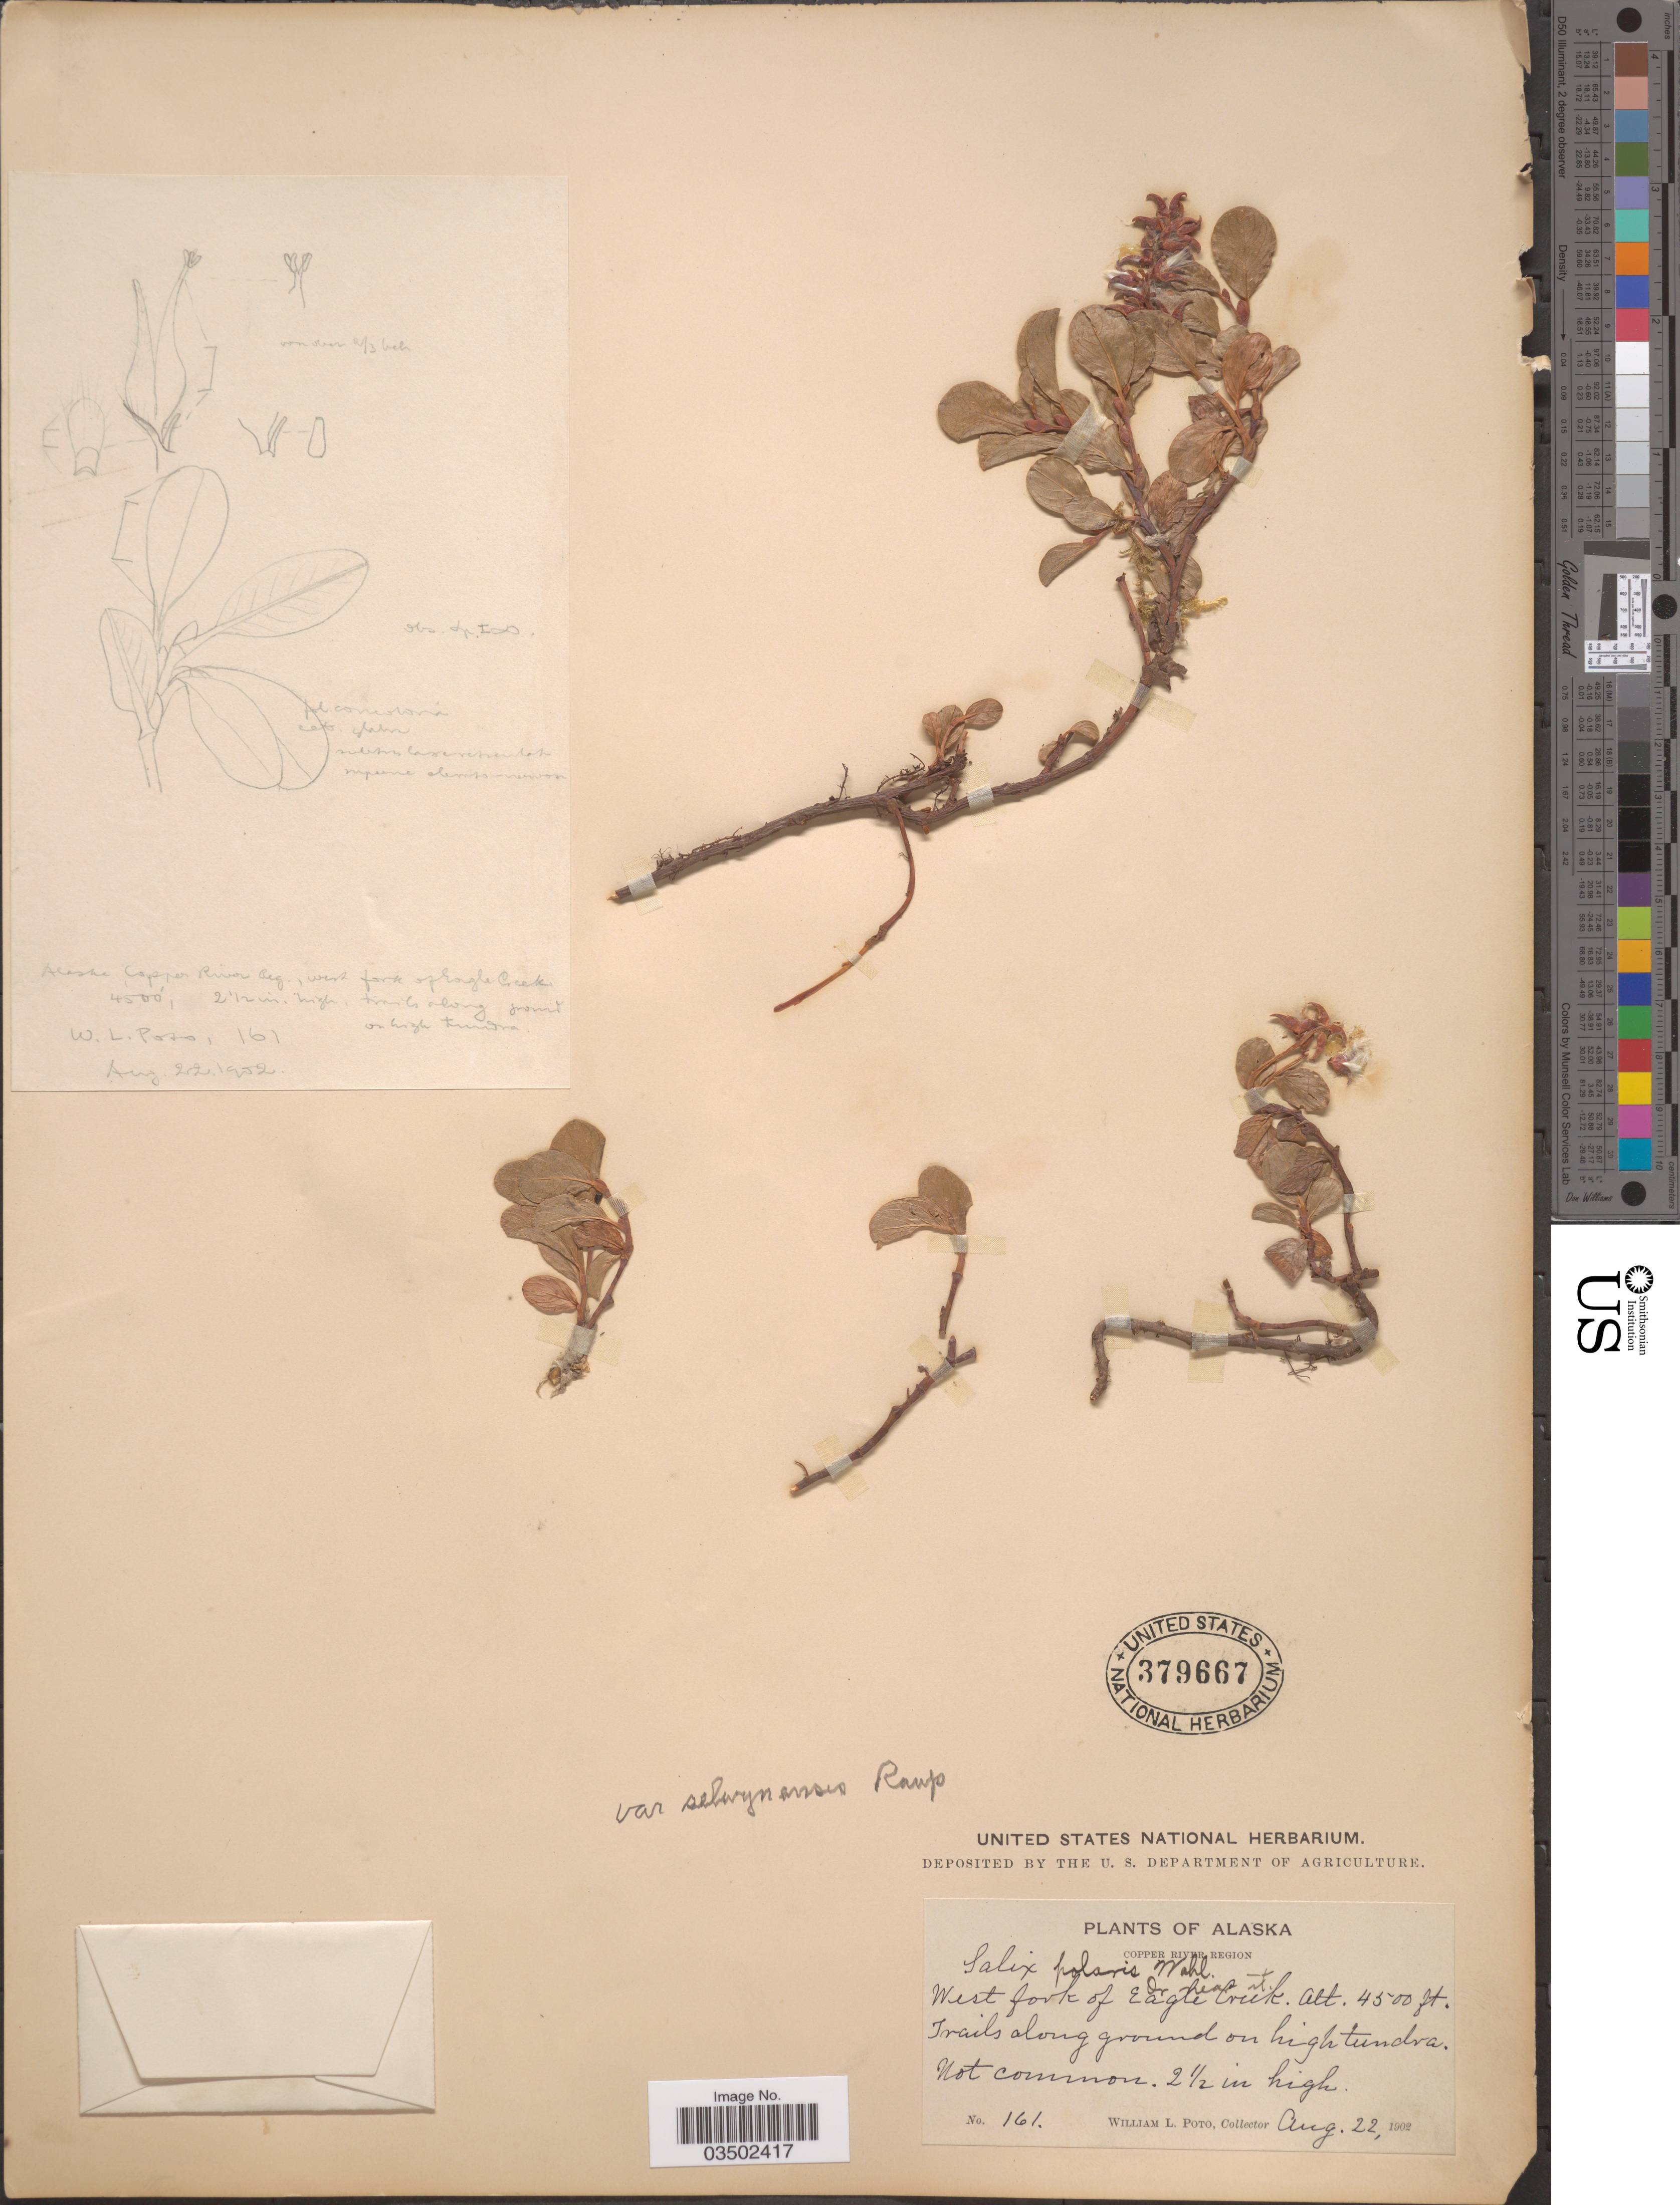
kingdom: Plantae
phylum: Tracheophyta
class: Magnoliopsida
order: Malpighiales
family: Salicaceae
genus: Salix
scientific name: Salix polaris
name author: Wahlenb.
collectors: W. Poto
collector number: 161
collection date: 1902-08-22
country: United States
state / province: Alaska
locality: Copper River Region. West fork of Eagle Creek or near it. Trails along ground on high tundra.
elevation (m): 1372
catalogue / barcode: US 379667